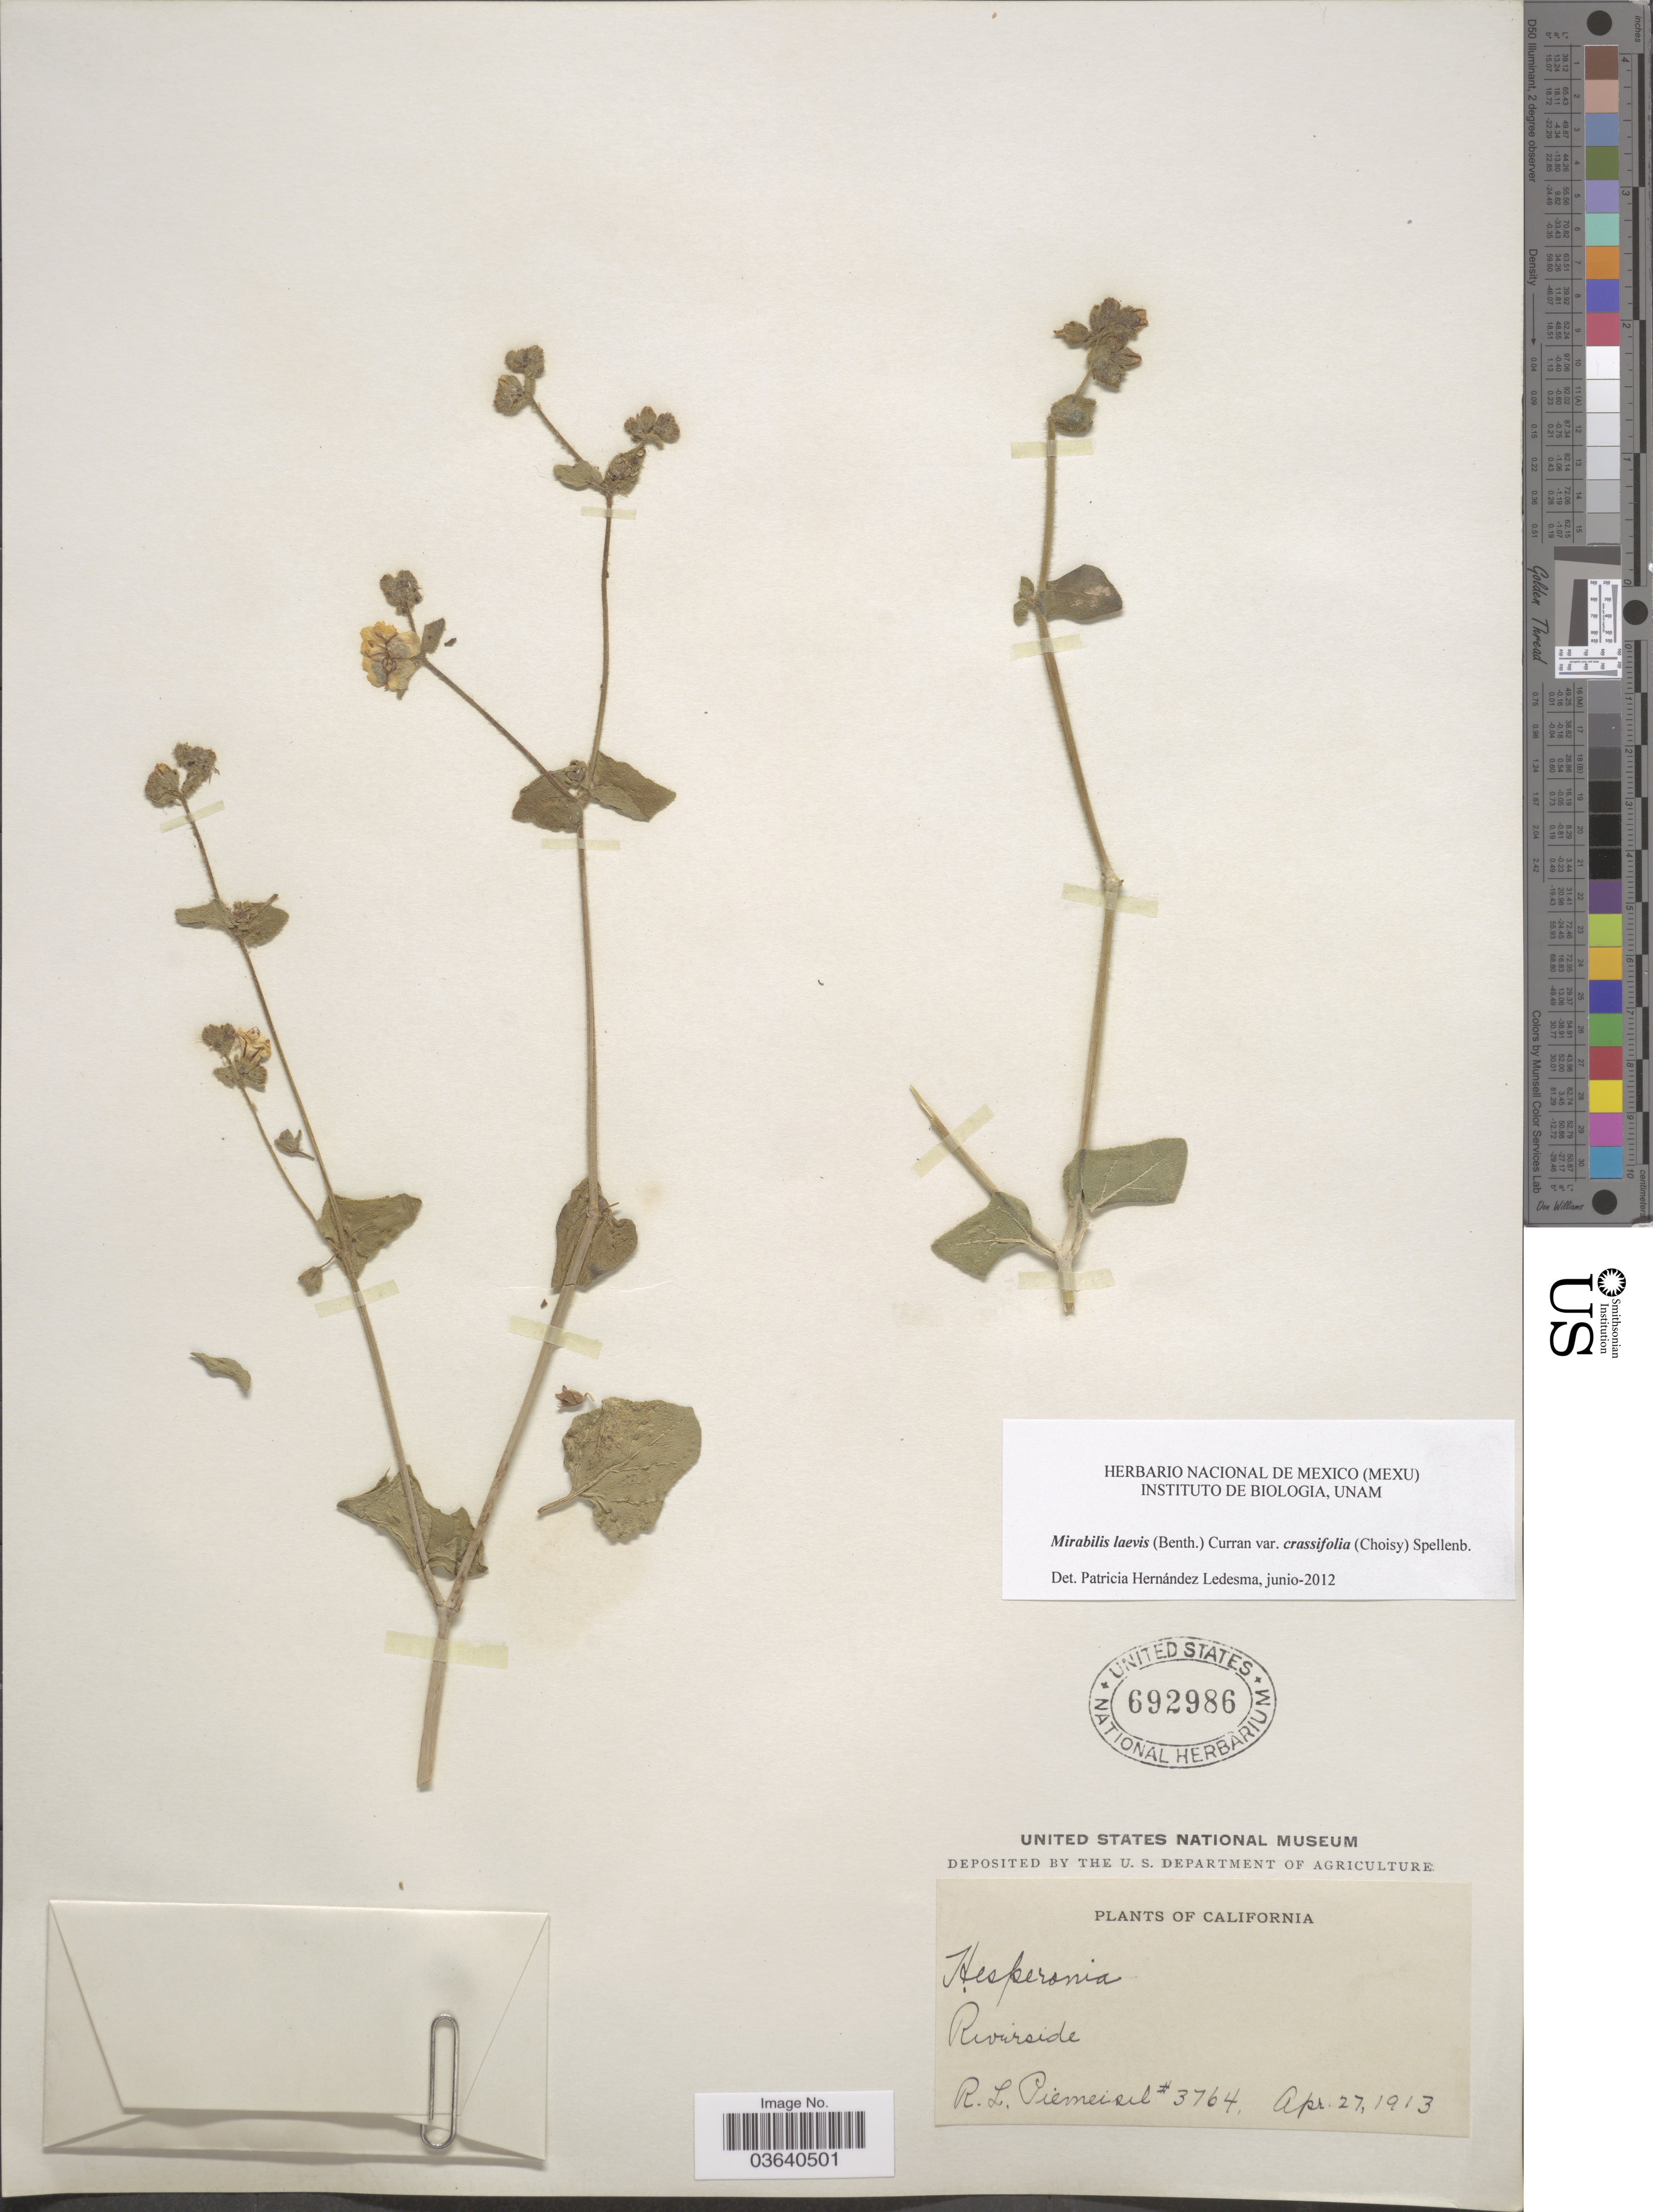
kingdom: Plantae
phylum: Tracheophyta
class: Magnoliopsida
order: Caryophyllales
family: Nyctaginaceae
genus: Mirabilis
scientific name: Mirabilis laevis var. crassifolia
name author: (Choisy) Spellenb.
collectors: R. L. Piemeisel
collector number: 3764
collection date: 1913-04-27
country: United States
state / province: California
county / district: Riverside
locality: Riverside.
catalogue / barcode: US 692986